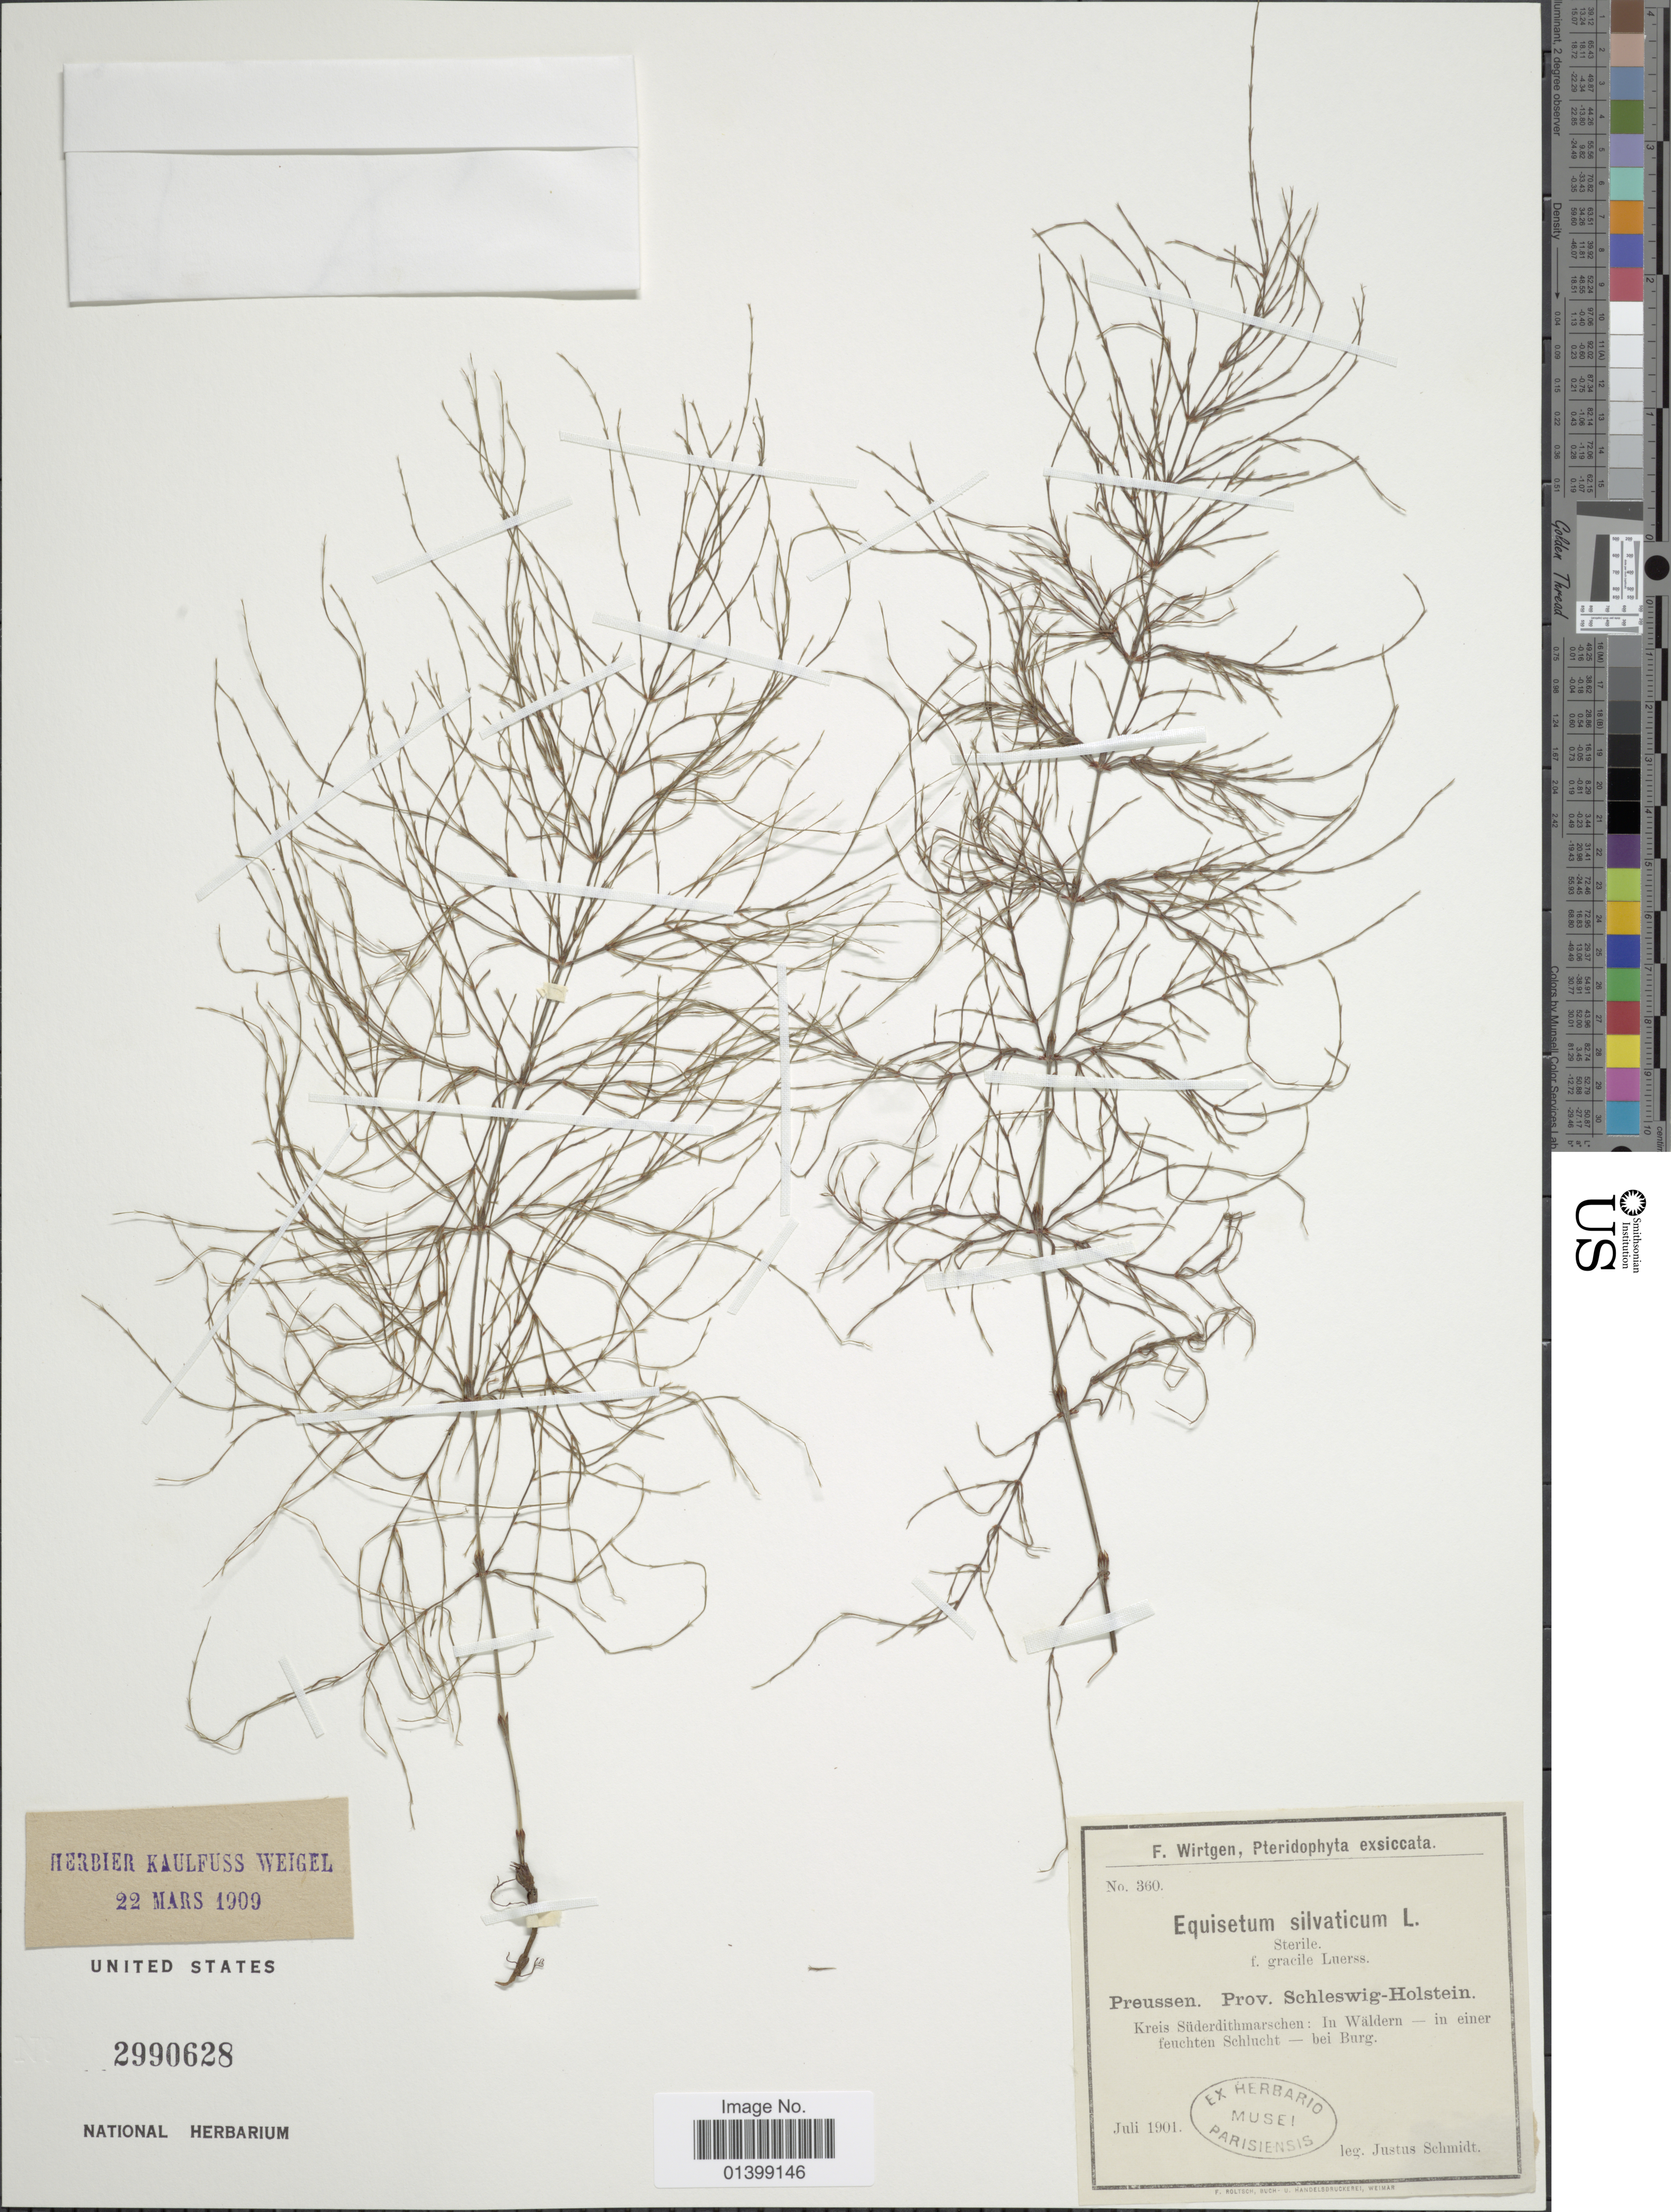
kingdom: Plantae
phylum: Tracheophyta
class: Polypodiopsida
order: Equisetales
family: Equisetaceae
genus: Equisetum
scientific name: Equisetum sylvaticum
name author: L.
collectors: J. Schmidt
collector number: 360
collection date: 1901-07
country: Germany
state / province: Schleswig-Holstein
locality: Preussen, Kreis Süderditmarschen: in Wäldern - in einer feuchten Schlucht -bei Burg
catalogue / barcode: US 2990628